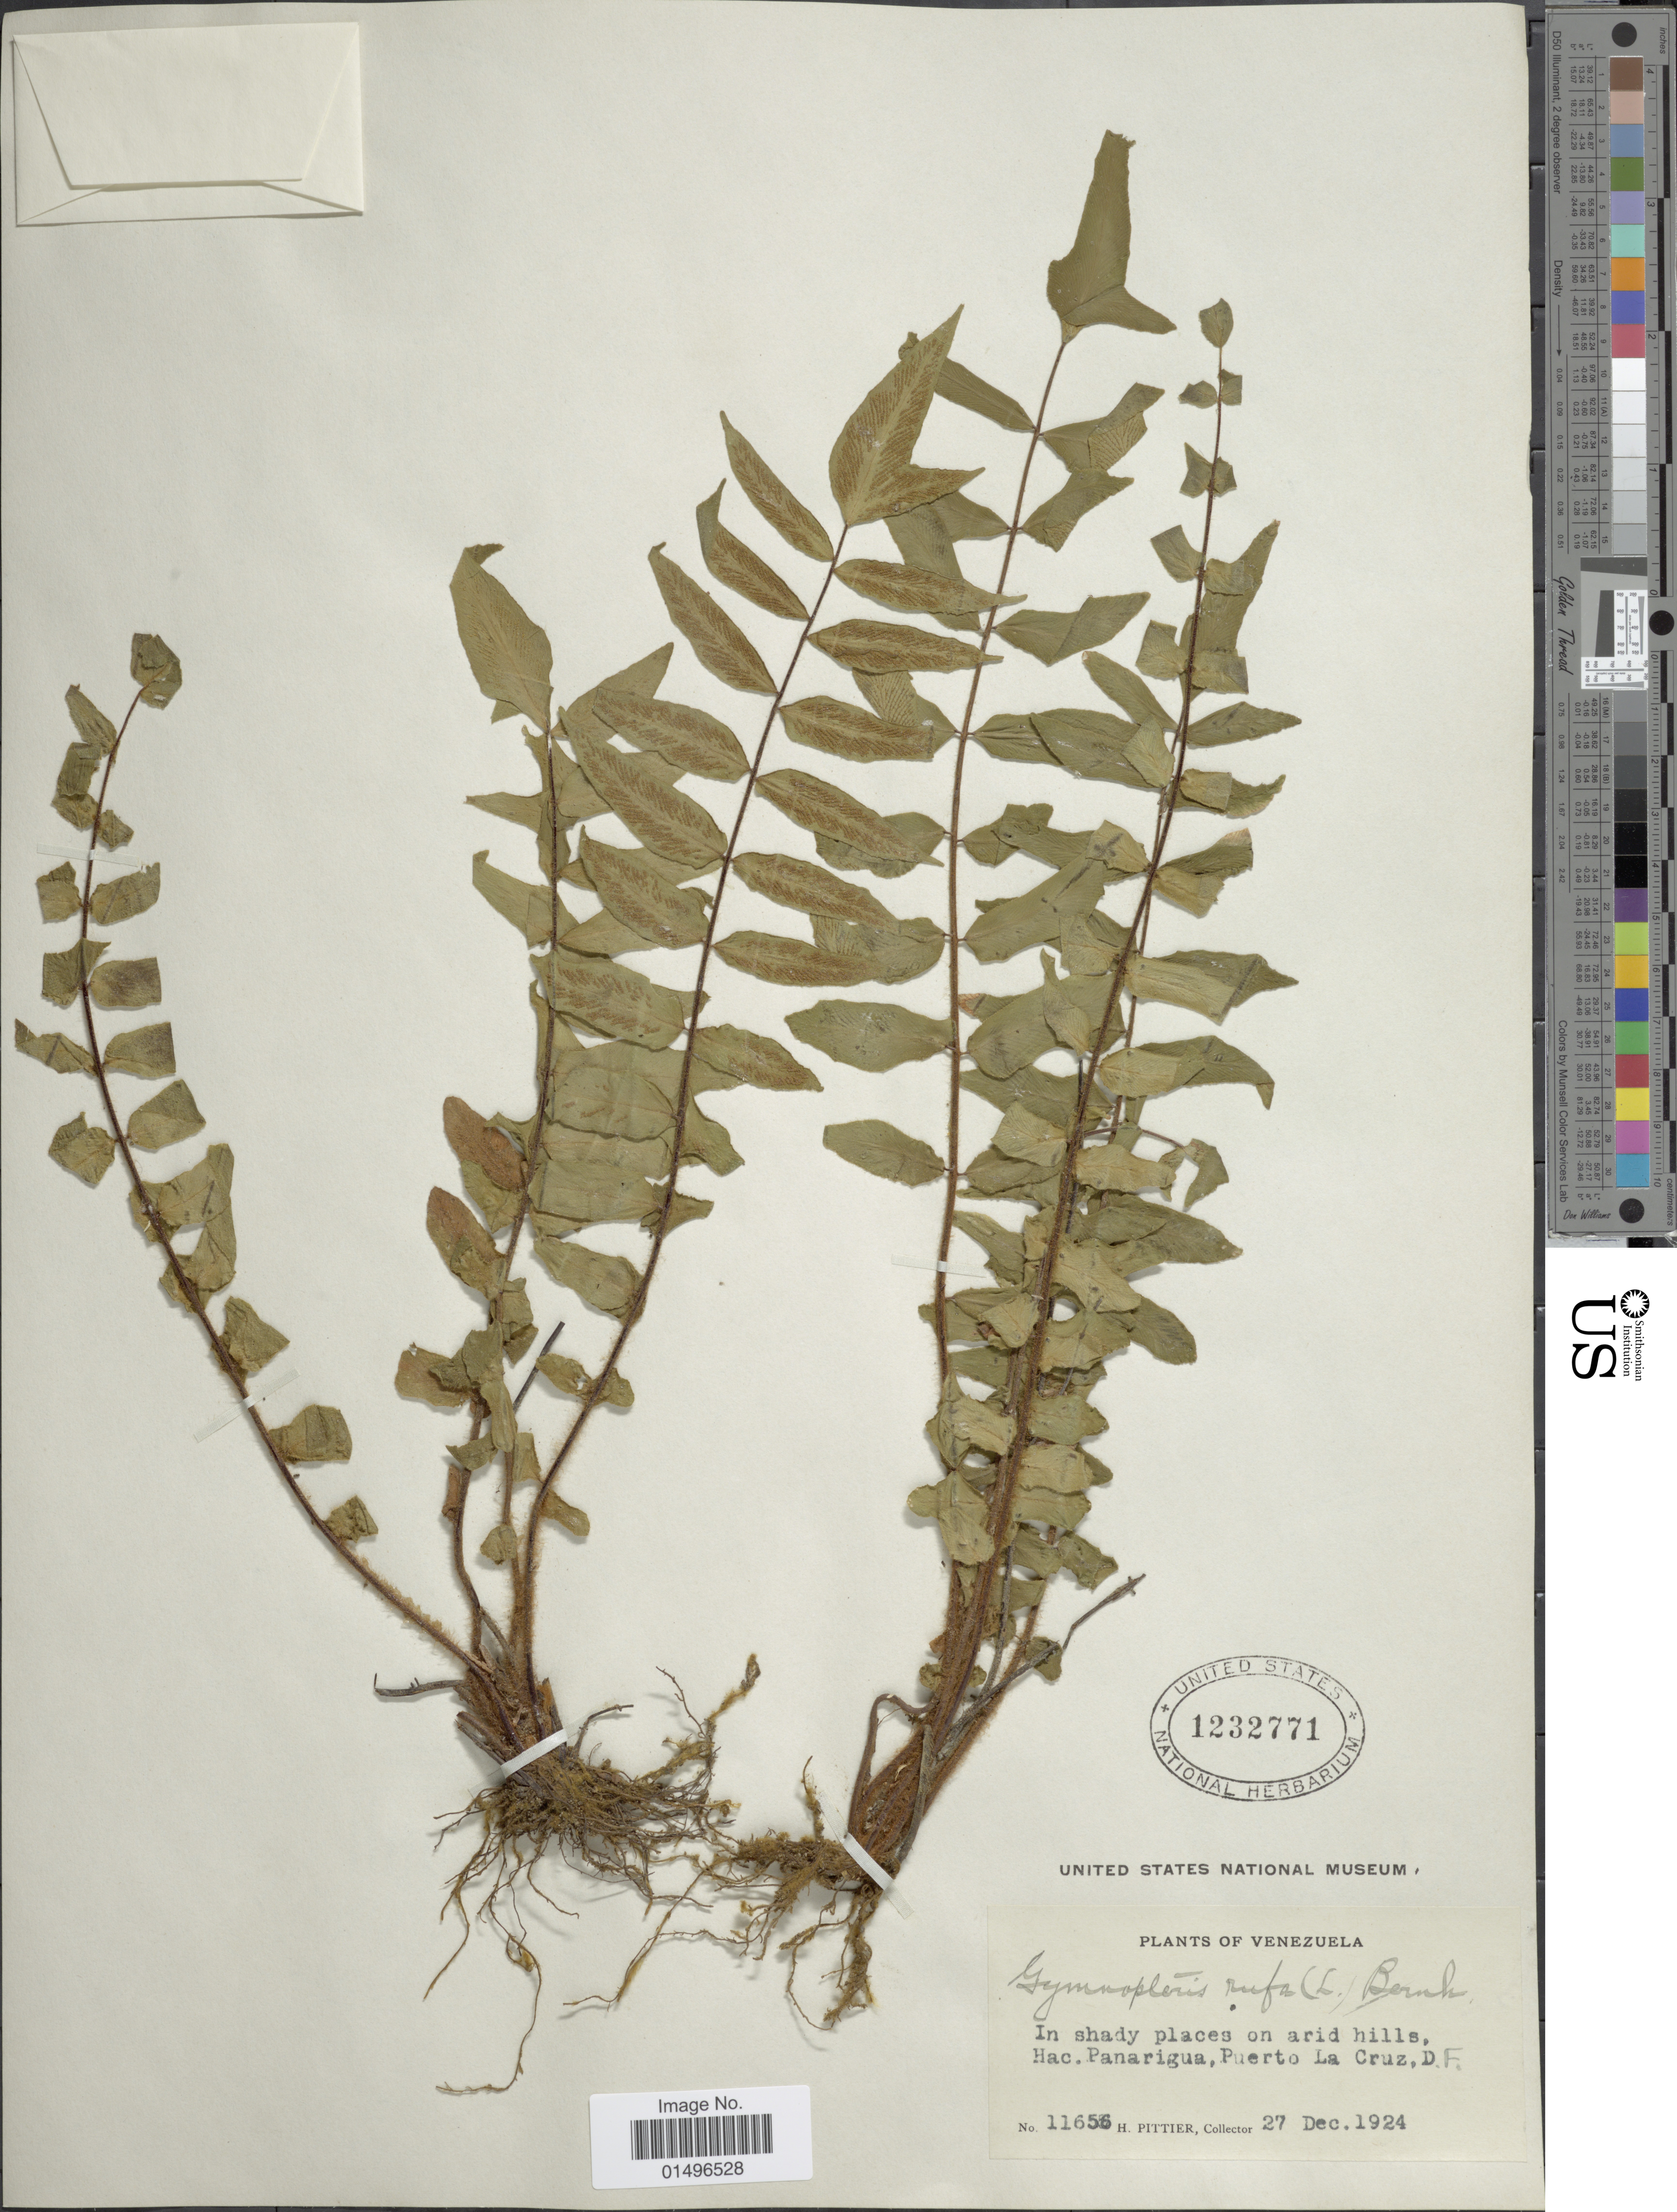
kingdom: Plantae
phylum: Tracheophyta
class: Polypodiopsida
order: Polypodiales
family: Pteridaceae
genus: Hemionitis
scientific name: Hemionitis rufa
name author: (L.) Sw.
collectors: H. F. Pittier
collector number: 11656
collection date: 1924-12-27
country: Venezuela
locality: Hac. Panarigua, Puerto La Cruz, D.F.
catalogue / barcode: US 1232771